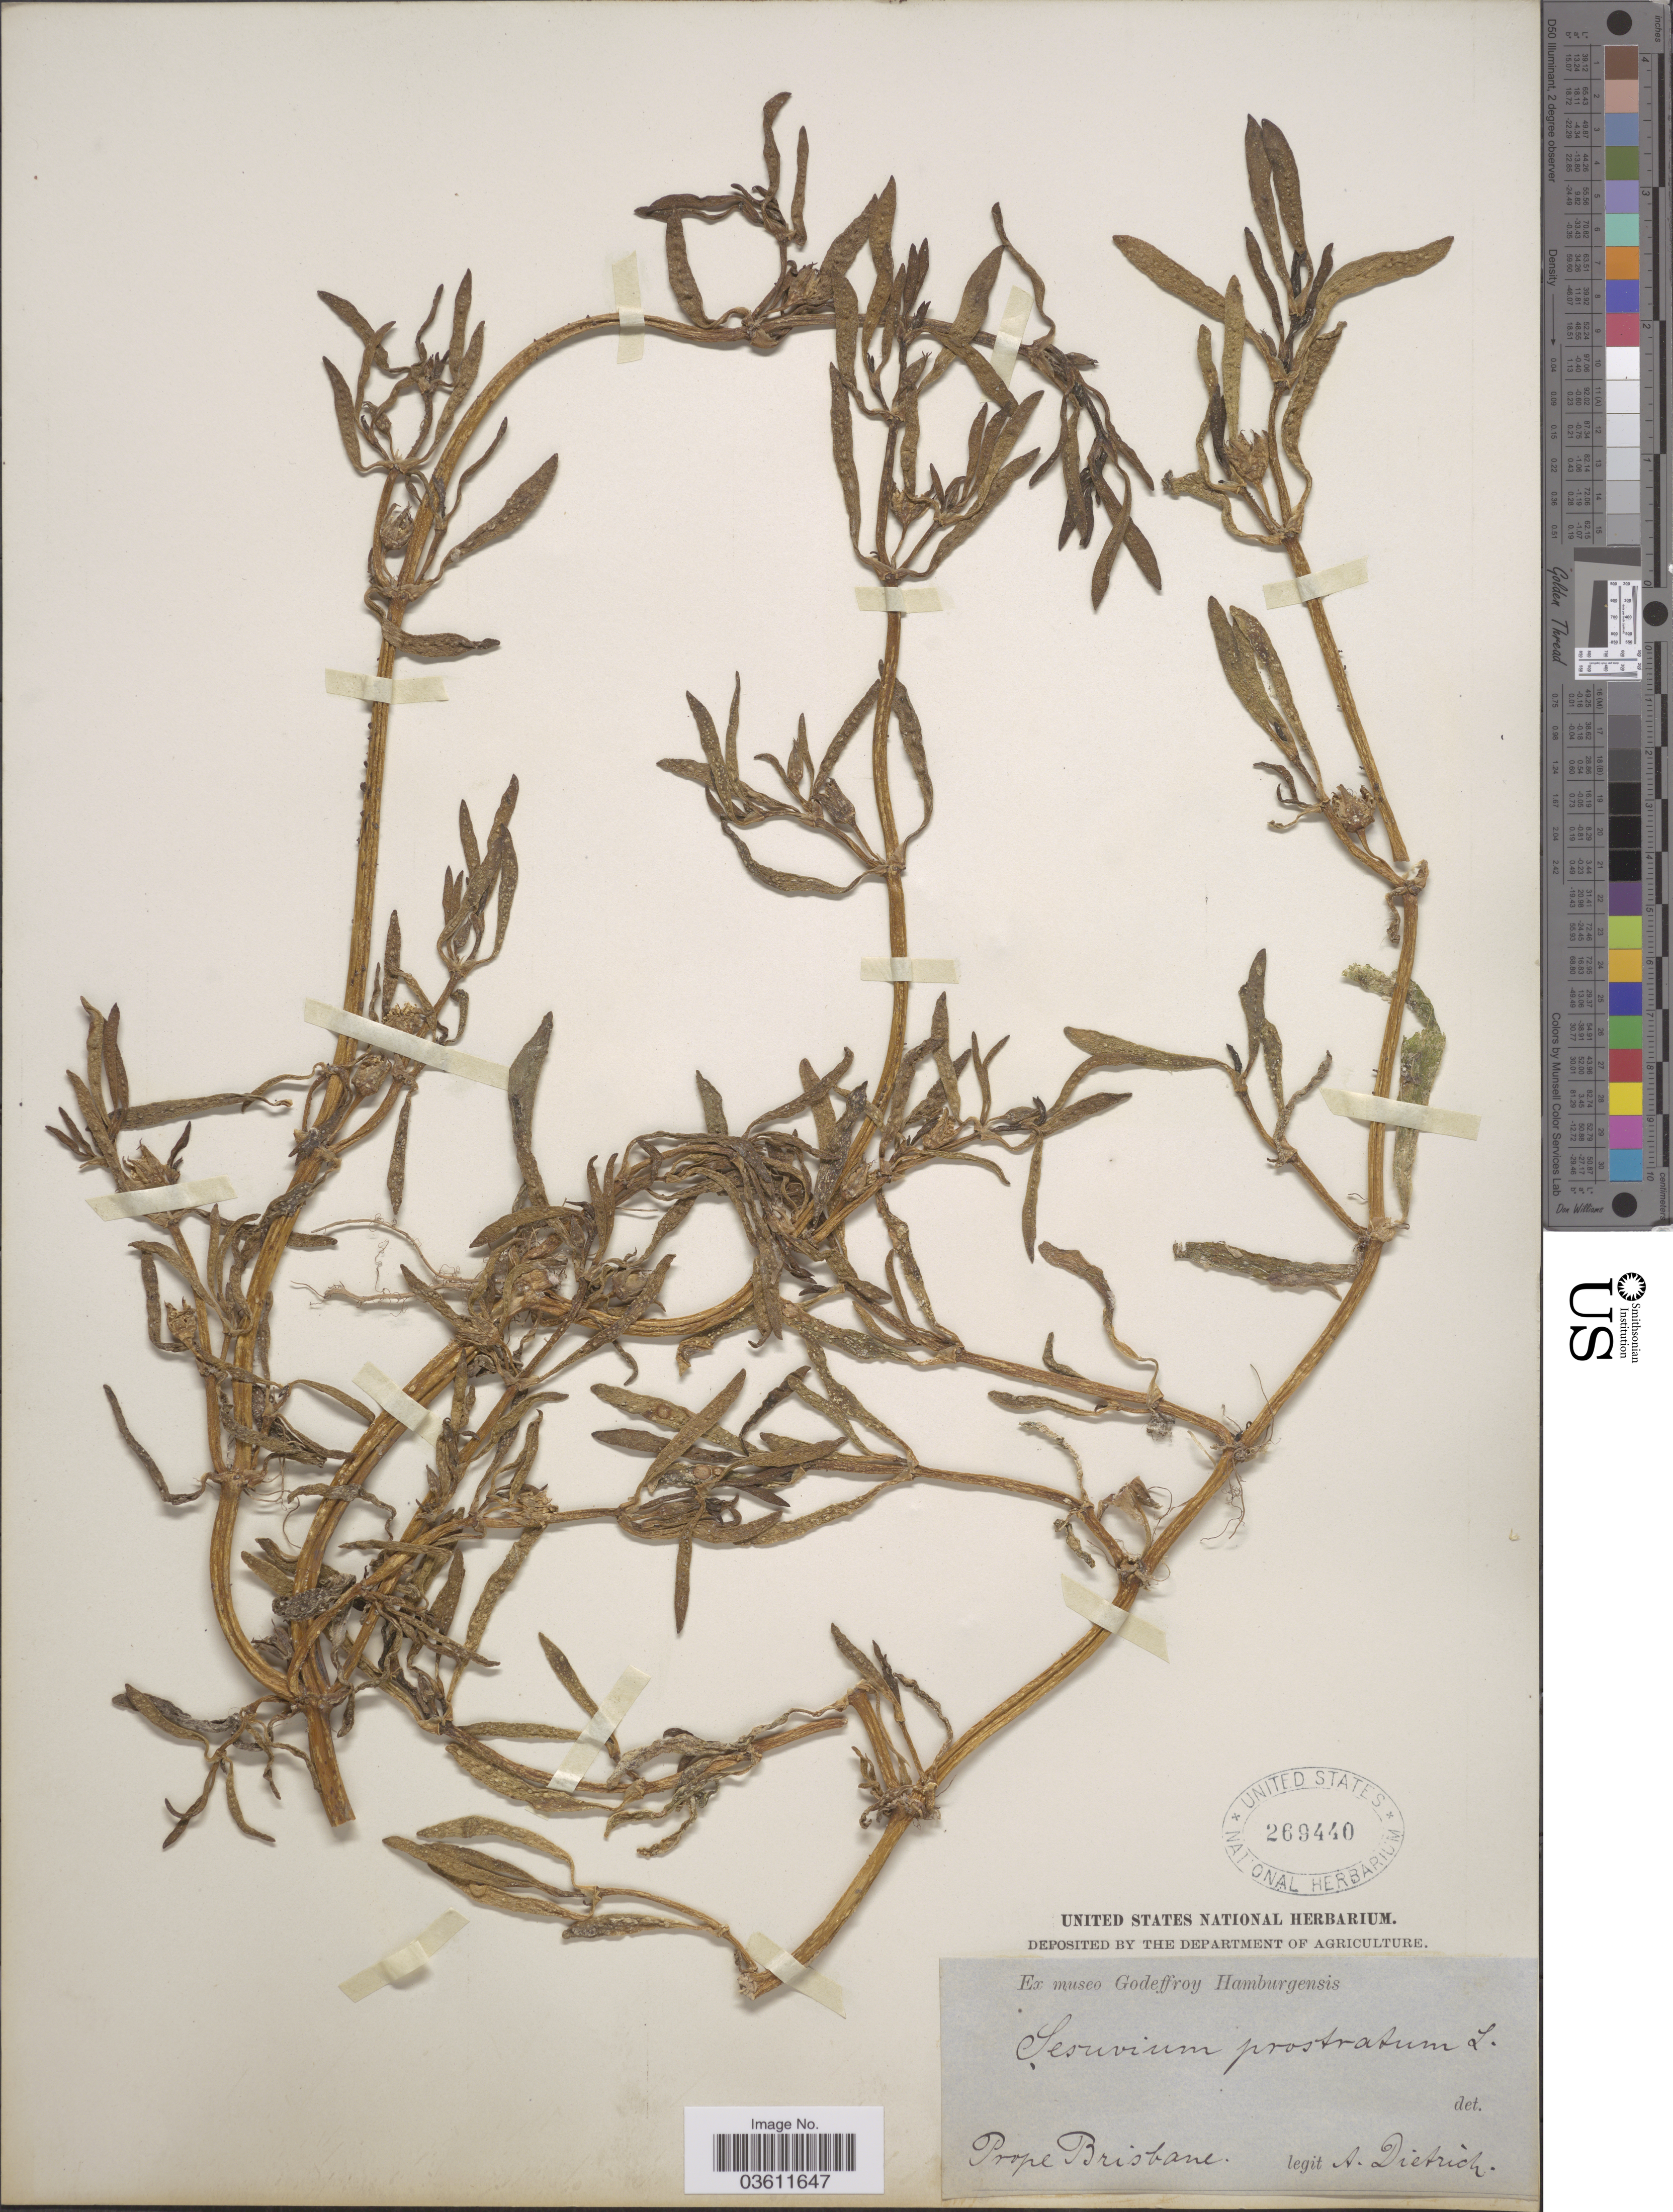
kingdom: Plantae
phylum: Tracheophyta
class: Magnoliopsida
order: Caryophyllales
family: Aizoaceae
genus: Sesuvium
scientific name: Sesuvium portulacastrum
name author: (L.) L.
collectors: A. Dietrich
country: Australia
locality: Prope Brisbane.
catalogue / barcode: US 269440